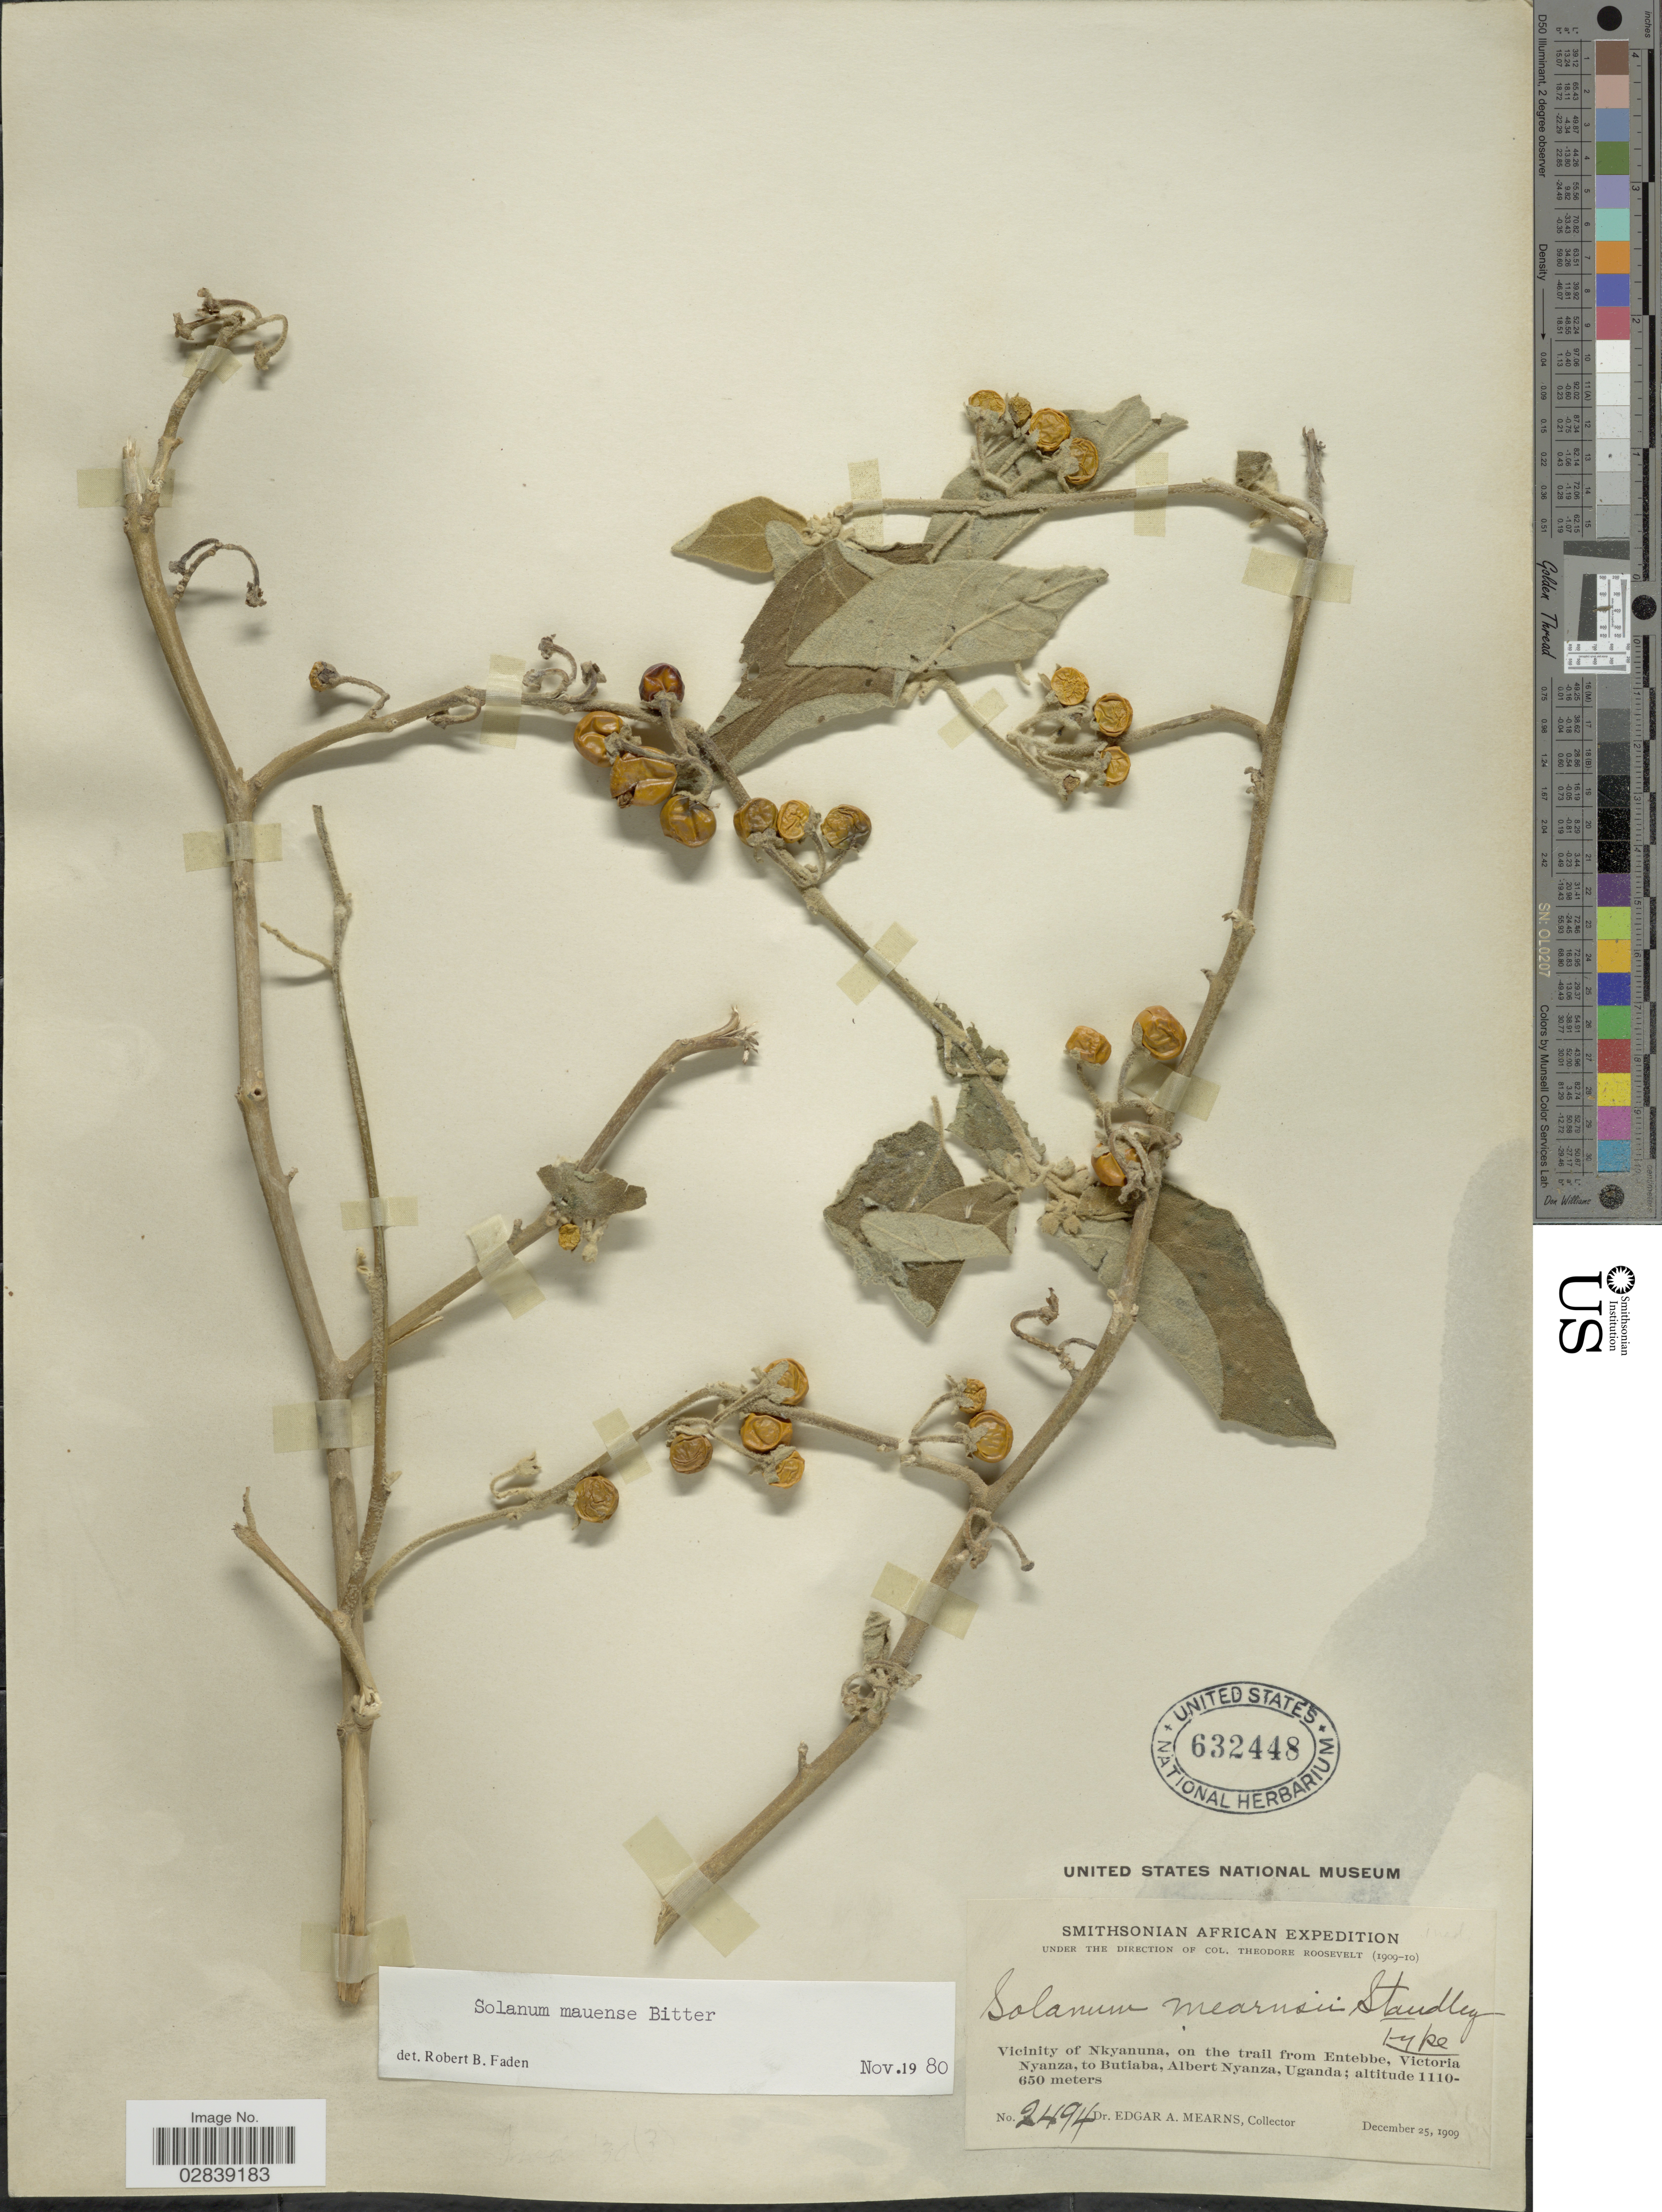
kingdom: Plantae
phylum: Tracheophyta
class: Magnoliopsida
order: Solanales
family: Solanaceae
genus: Solanum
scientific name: Solanum mauense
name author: Bitter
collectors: E. A. Mearns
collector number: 2494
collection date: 1909-12-25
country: Uganda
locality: Vicinity of Nkyanuna, on the trail from Entebbe, Victoria Nyanza, to Butiaba, Albert Nyanza.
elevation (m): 650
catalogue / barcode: US 632448